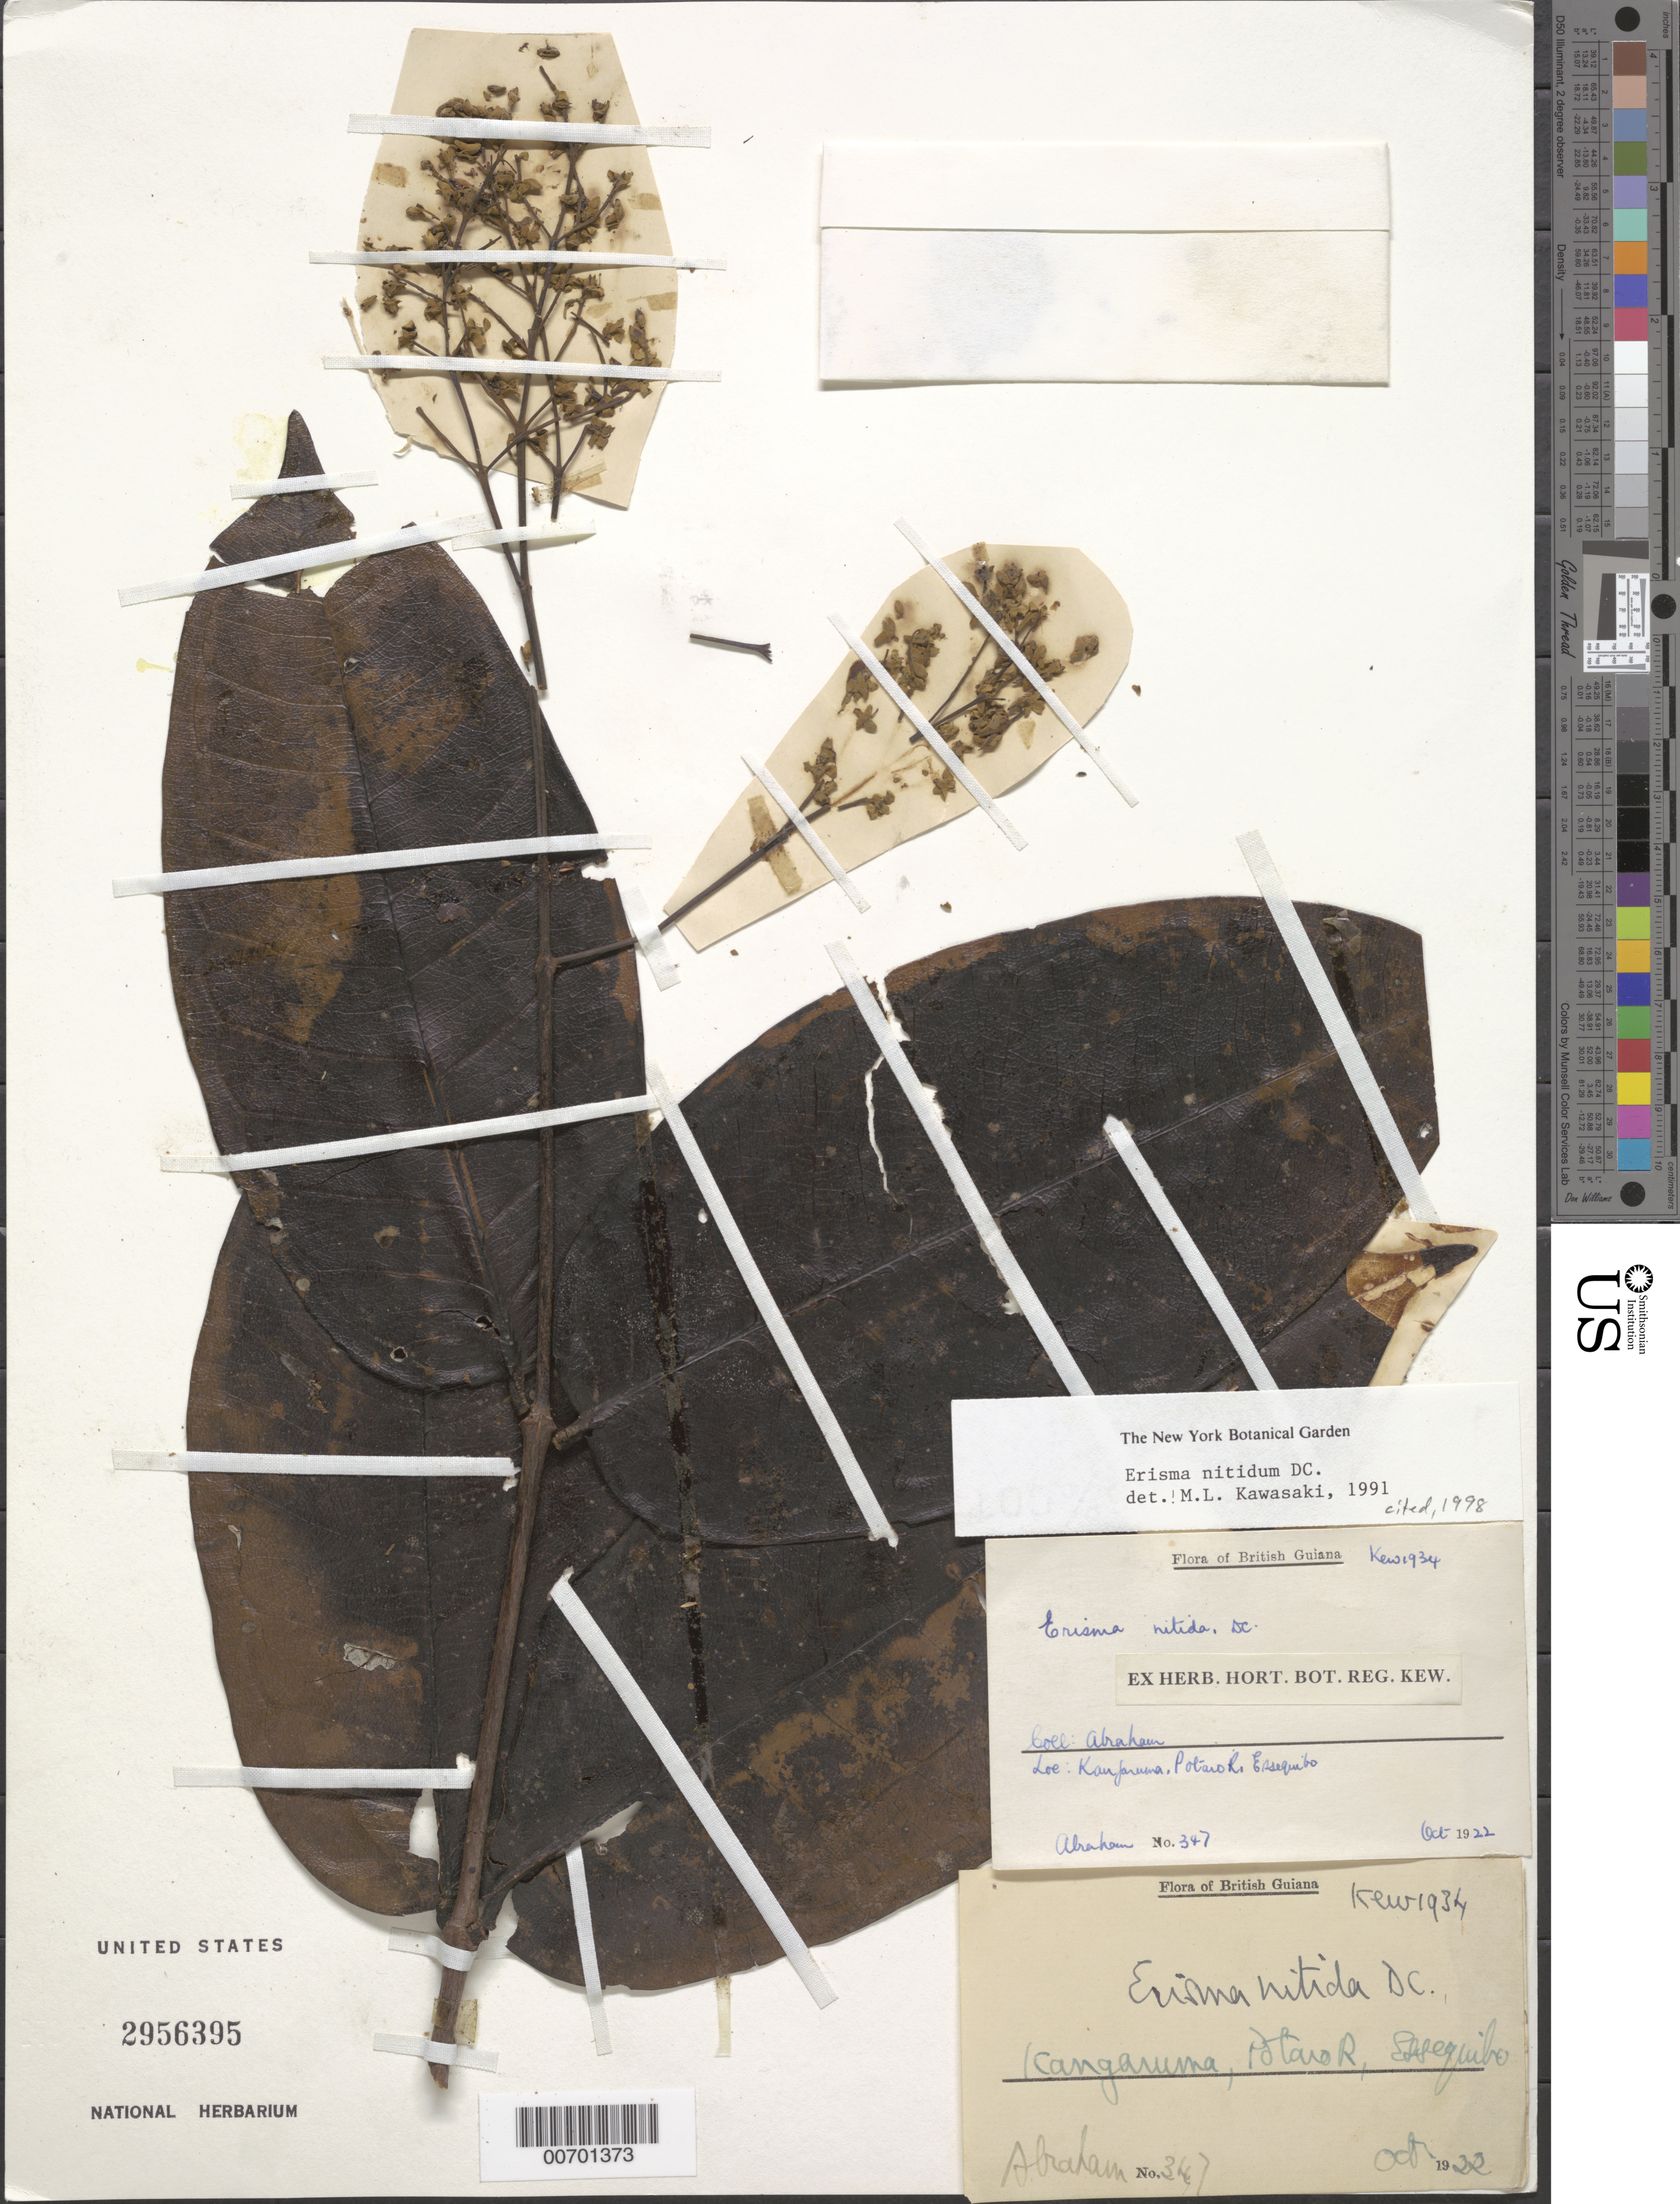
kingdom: Plantae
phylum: Tracheophyta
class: Magnoliopsida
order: Myrtales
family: Vochysiaceae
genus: Erisma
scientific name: Erisma nitidum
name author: DC.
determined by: Kawasaki, María L.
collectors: A. A. Abraham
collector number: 347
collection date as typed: Oct-22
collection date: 1922-10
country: Guyana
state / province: Potaro-Siparuni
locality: Kangaruma, Potaro River, Essequibo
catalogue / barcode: US 2956395